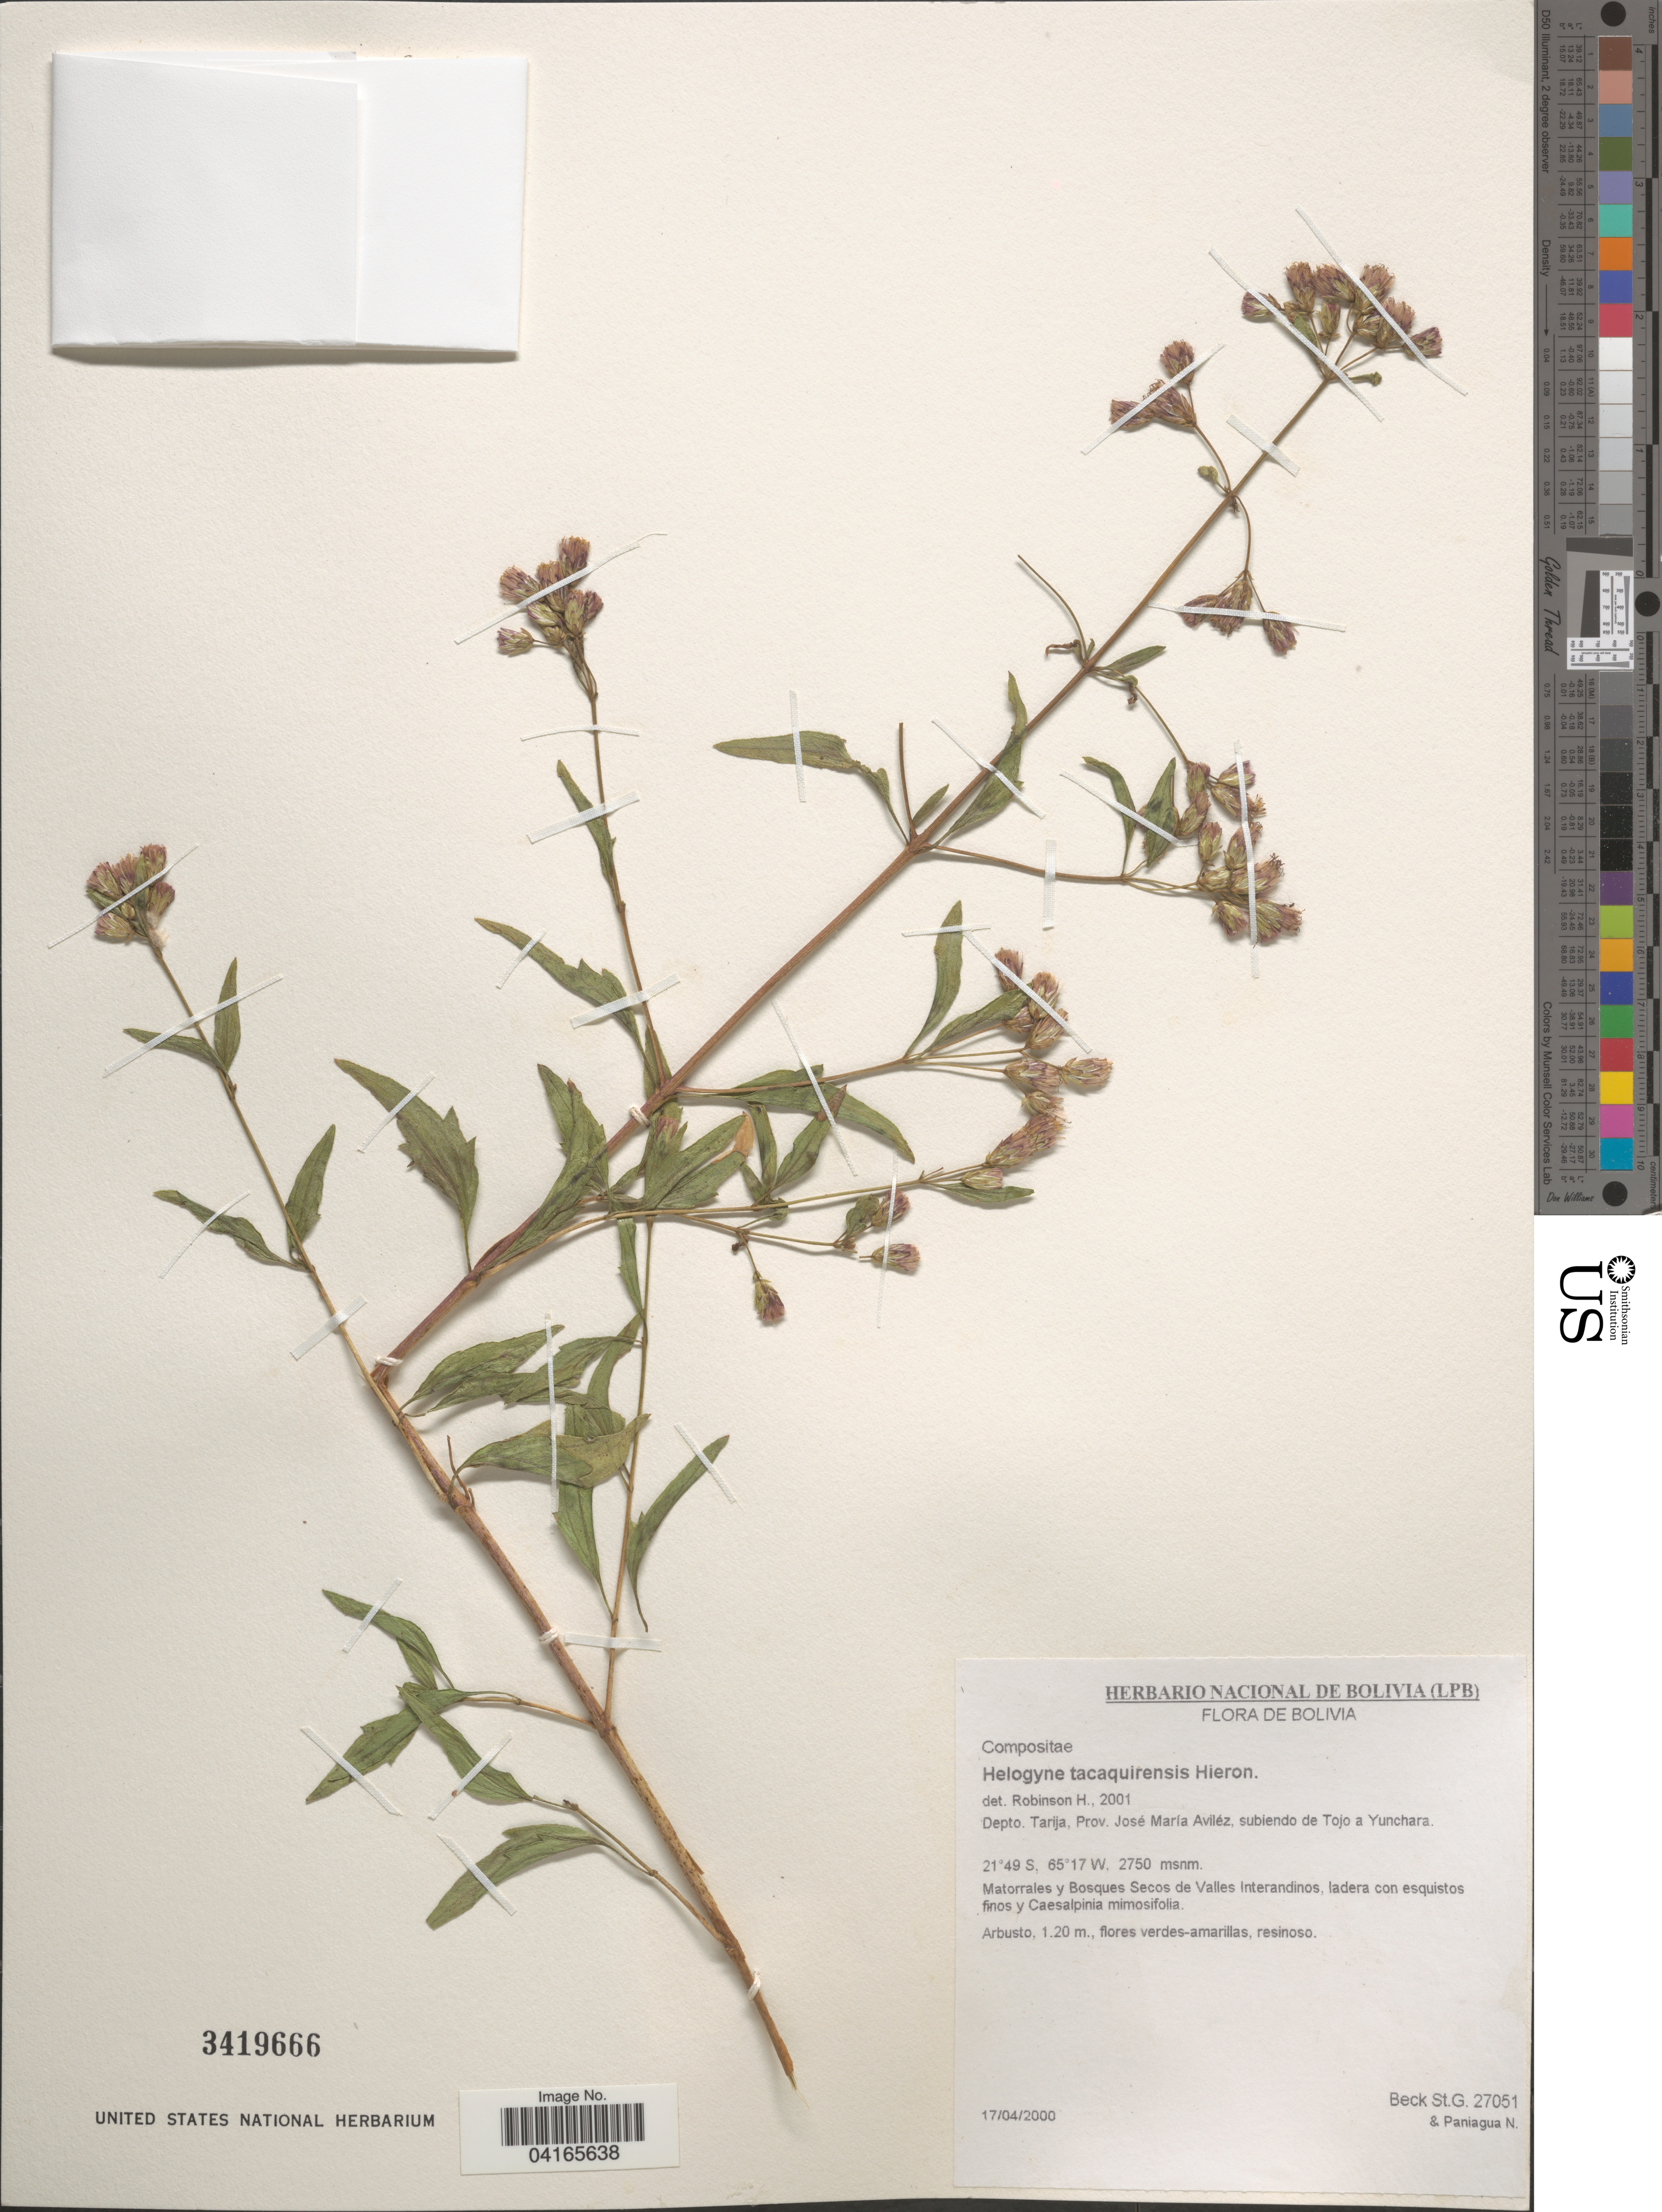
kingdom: Plantae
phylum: Tracheophyta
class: Magnoliopsida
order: Asterales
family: Asteraceae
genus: Helogyne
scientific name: Helogyne tacaquirensis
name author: Hieron. in Urban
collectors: S. G. Beck & N. Paniagua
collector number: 27051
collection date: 2000-04-17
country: Bolivia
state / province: Tarija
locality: Depto. Tarija, Prov. José María Aviléz, subiendo de Tojo a Yunchara.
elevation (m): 2750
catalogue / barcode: US 3419666